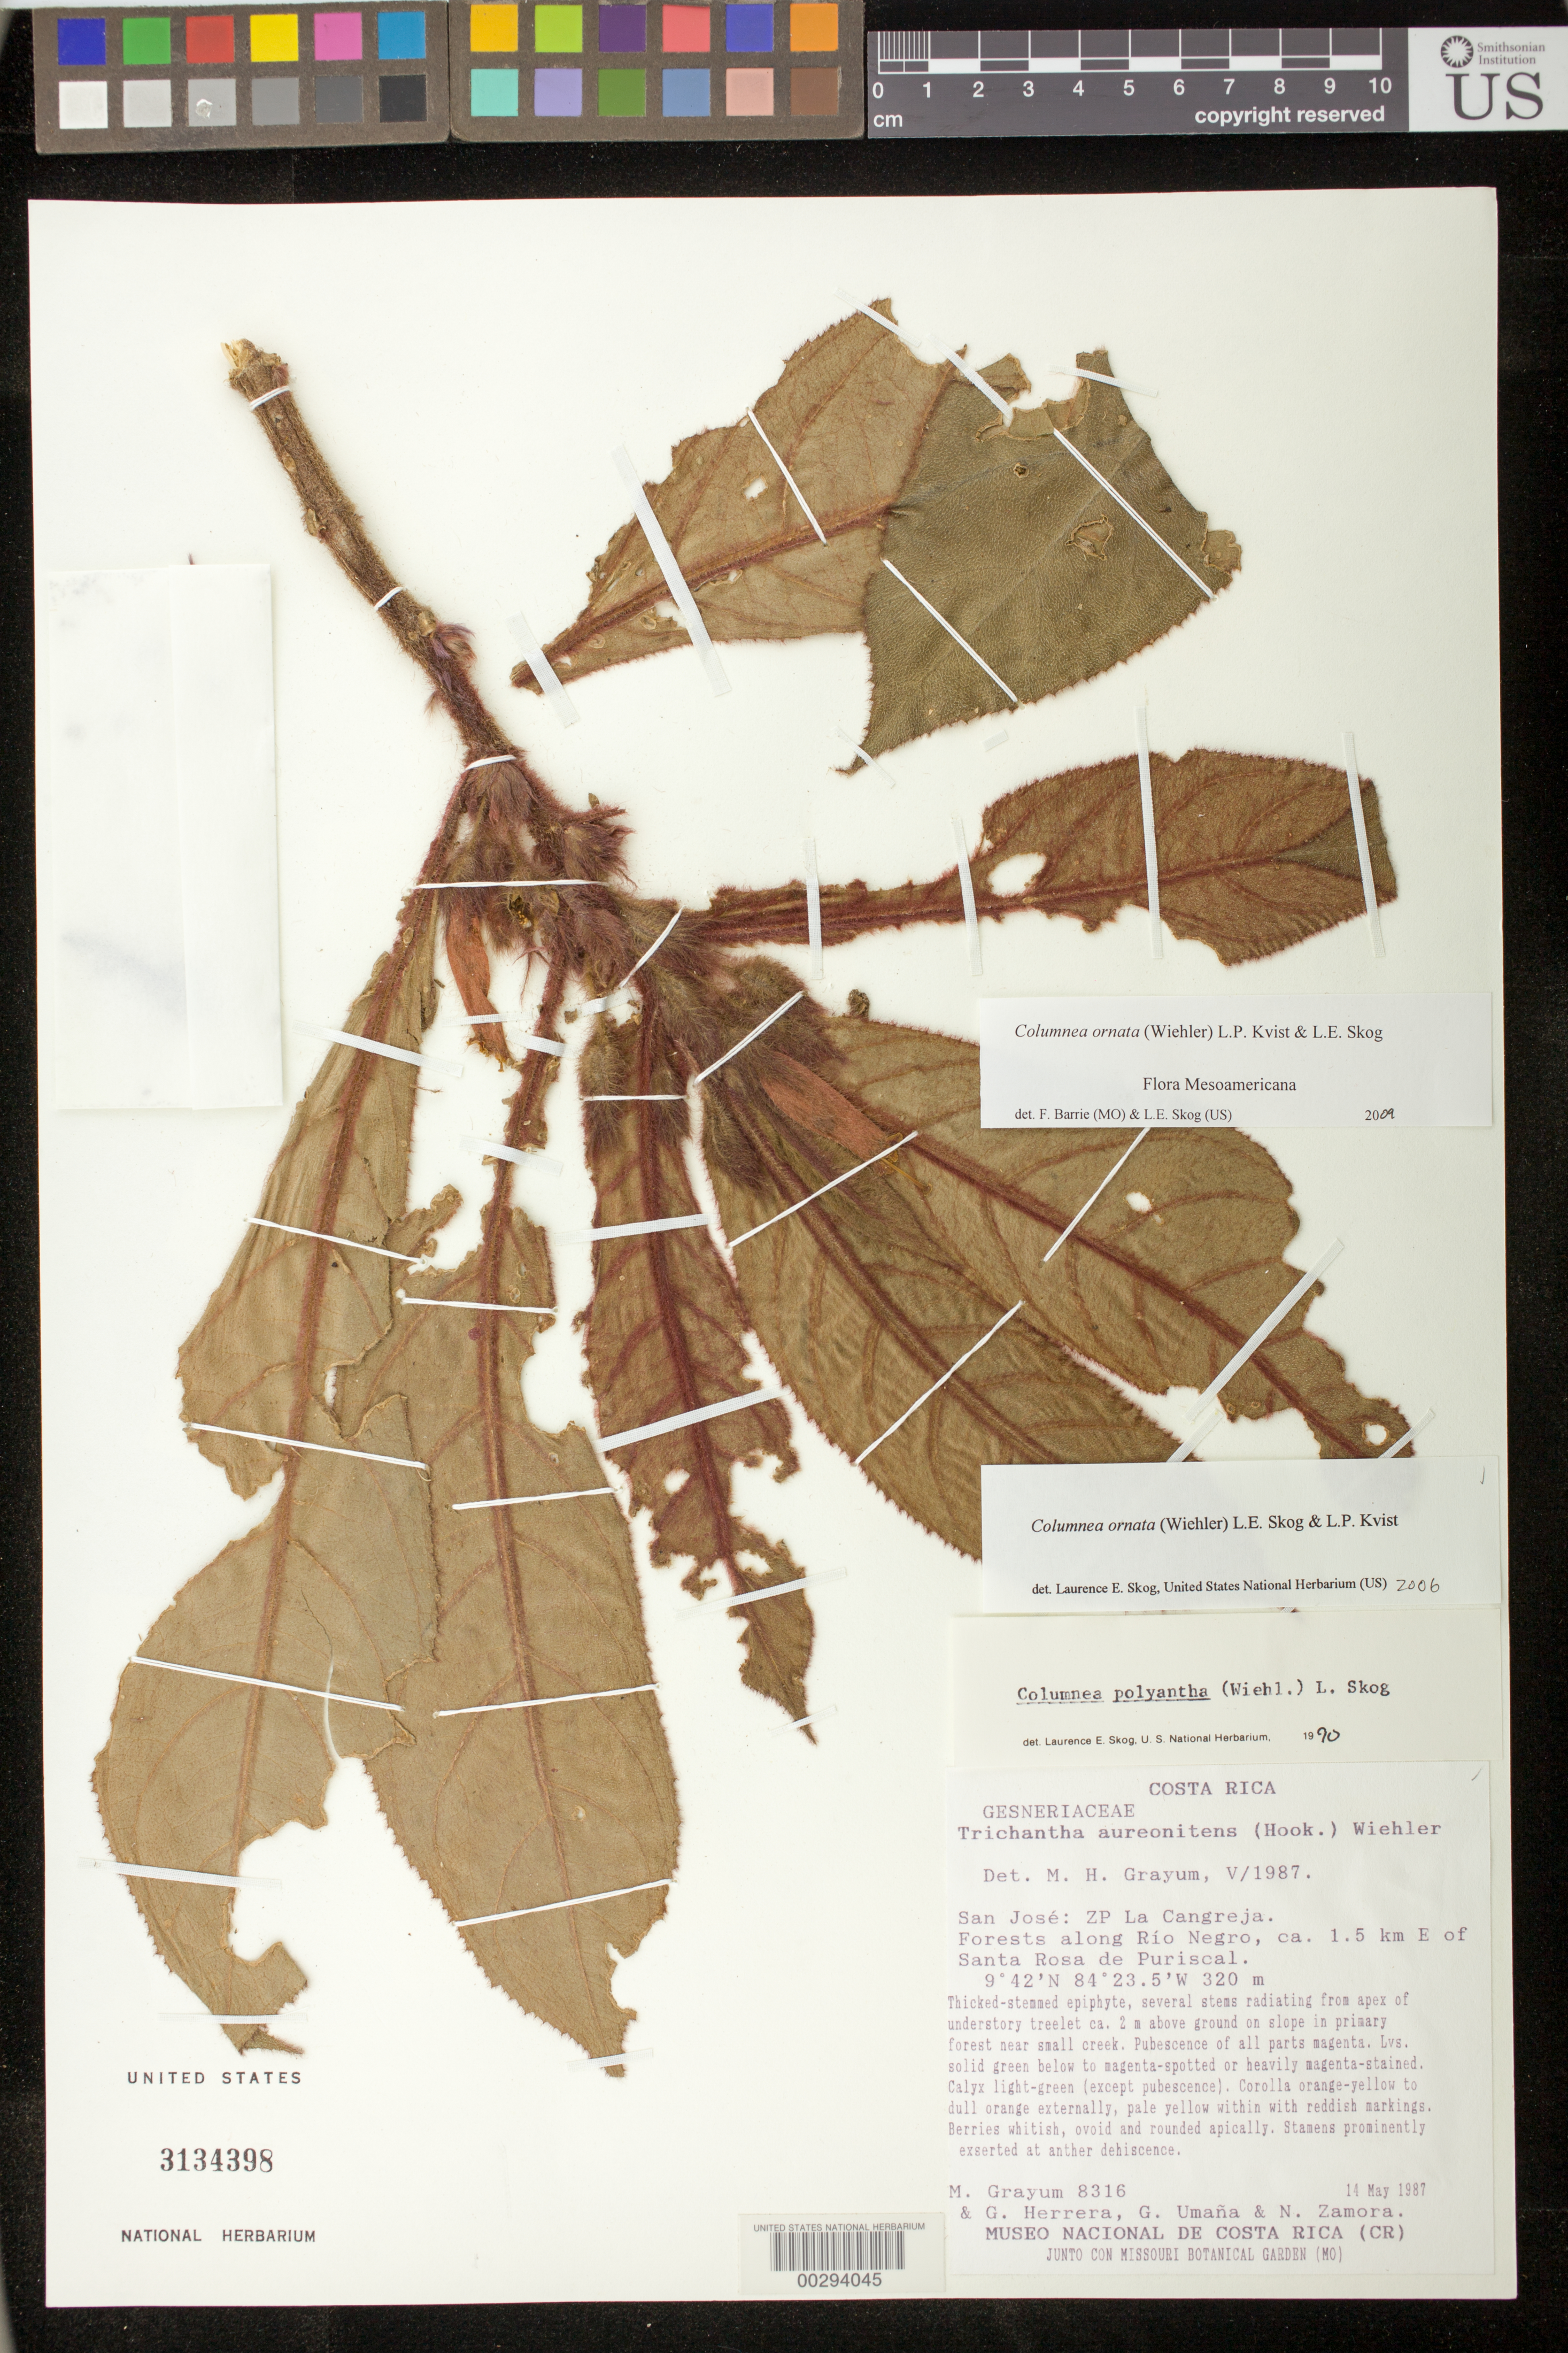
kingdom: Plantae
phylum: Tracheophyta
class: Magnoliopsida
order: Lamiales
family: Gesneriaceae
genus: Columnea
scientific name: Columnea ornata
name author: (Wiehler) L.E. Skog & L.P. Kvist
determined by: Skog, Laurence E.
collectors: M. H. Grayum, G. Herrera, G. Umana & N. Zamora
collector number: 8316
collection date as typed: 14 May 1987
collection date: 1987-05-14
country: Costa Rica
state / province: San José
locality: ZP La Cangreja, along Rio Negro, ca 1.5 km E of Santa Rosa de Puriscal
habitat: Forests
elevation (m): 320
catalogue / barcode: US 3134398